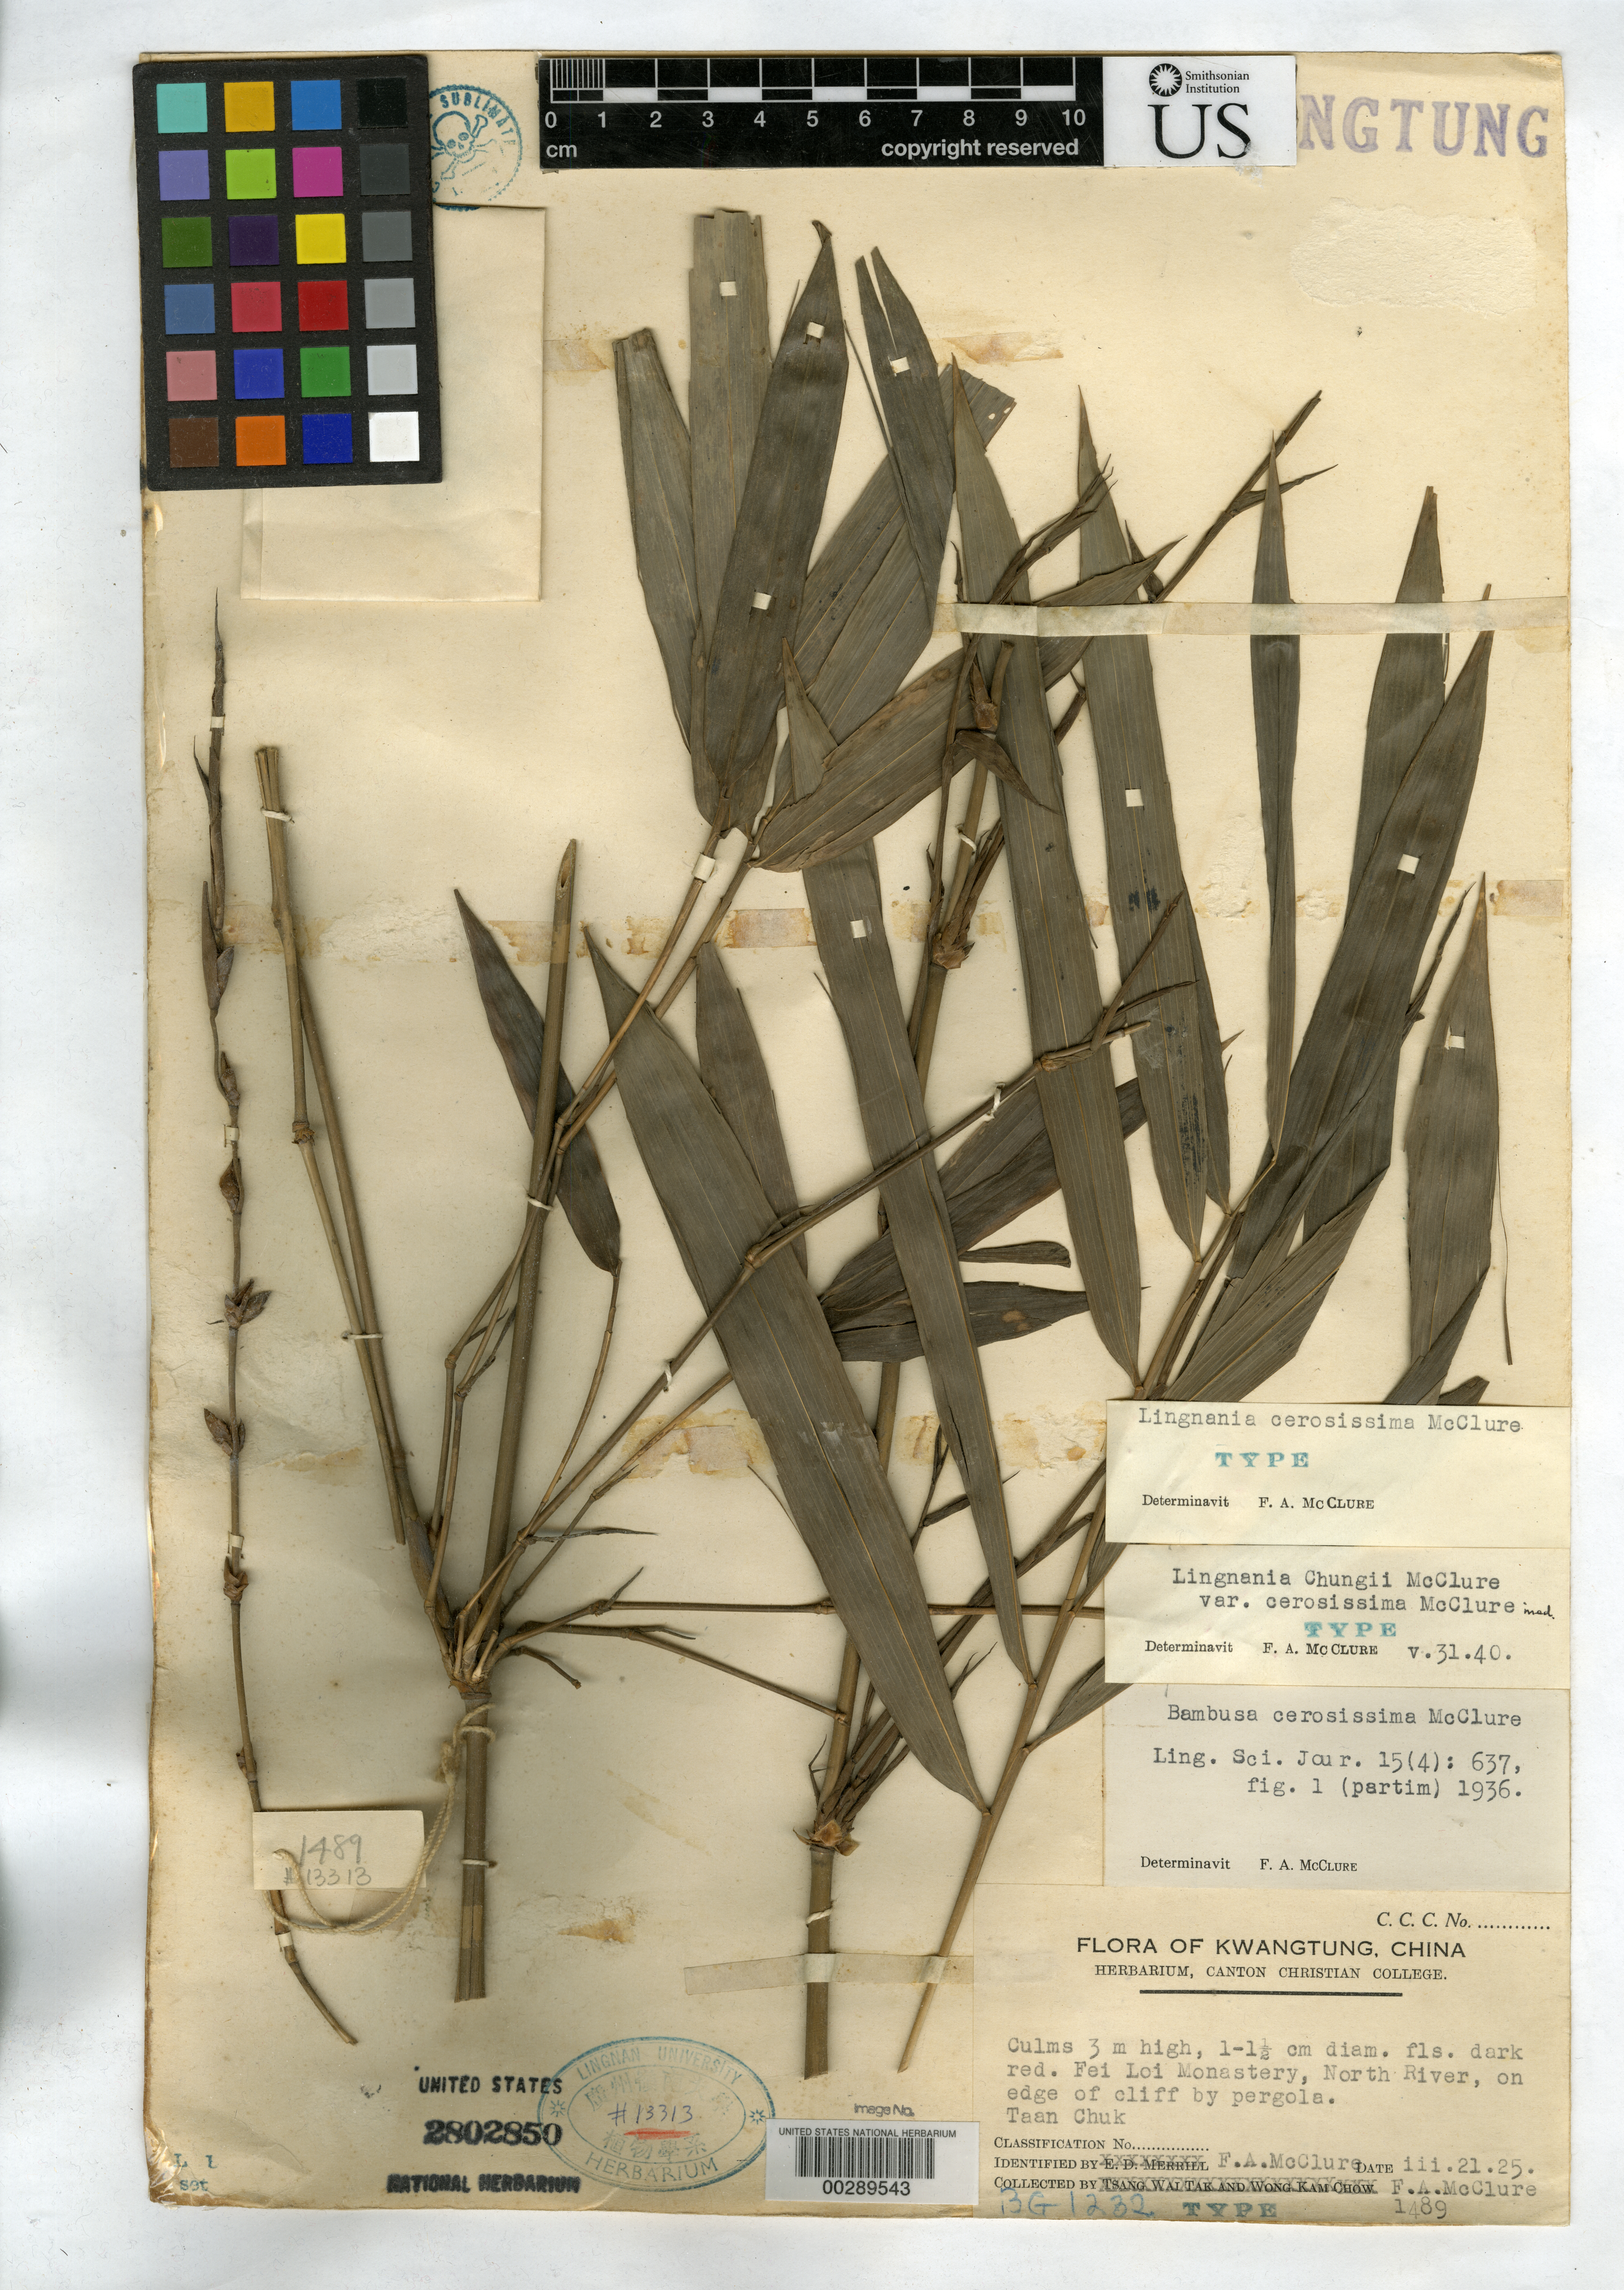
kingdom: Plantae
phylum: Tracheophyta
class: Liliopsida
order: Poales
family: Poaceae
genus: Bambusa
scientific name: Bambusa cerosissima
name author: McClure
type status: Holotype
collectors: F. A. McClure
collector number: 1489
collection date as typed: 21 Mar 1925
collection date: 1925-03-21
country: China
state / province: Guangdong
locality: Near Fei-Loi Monastery, North River.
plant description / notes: Permanently on loan to USNH; Lingnan Univ. # 13313 B.G. 1232. .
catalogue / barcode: US 2802850